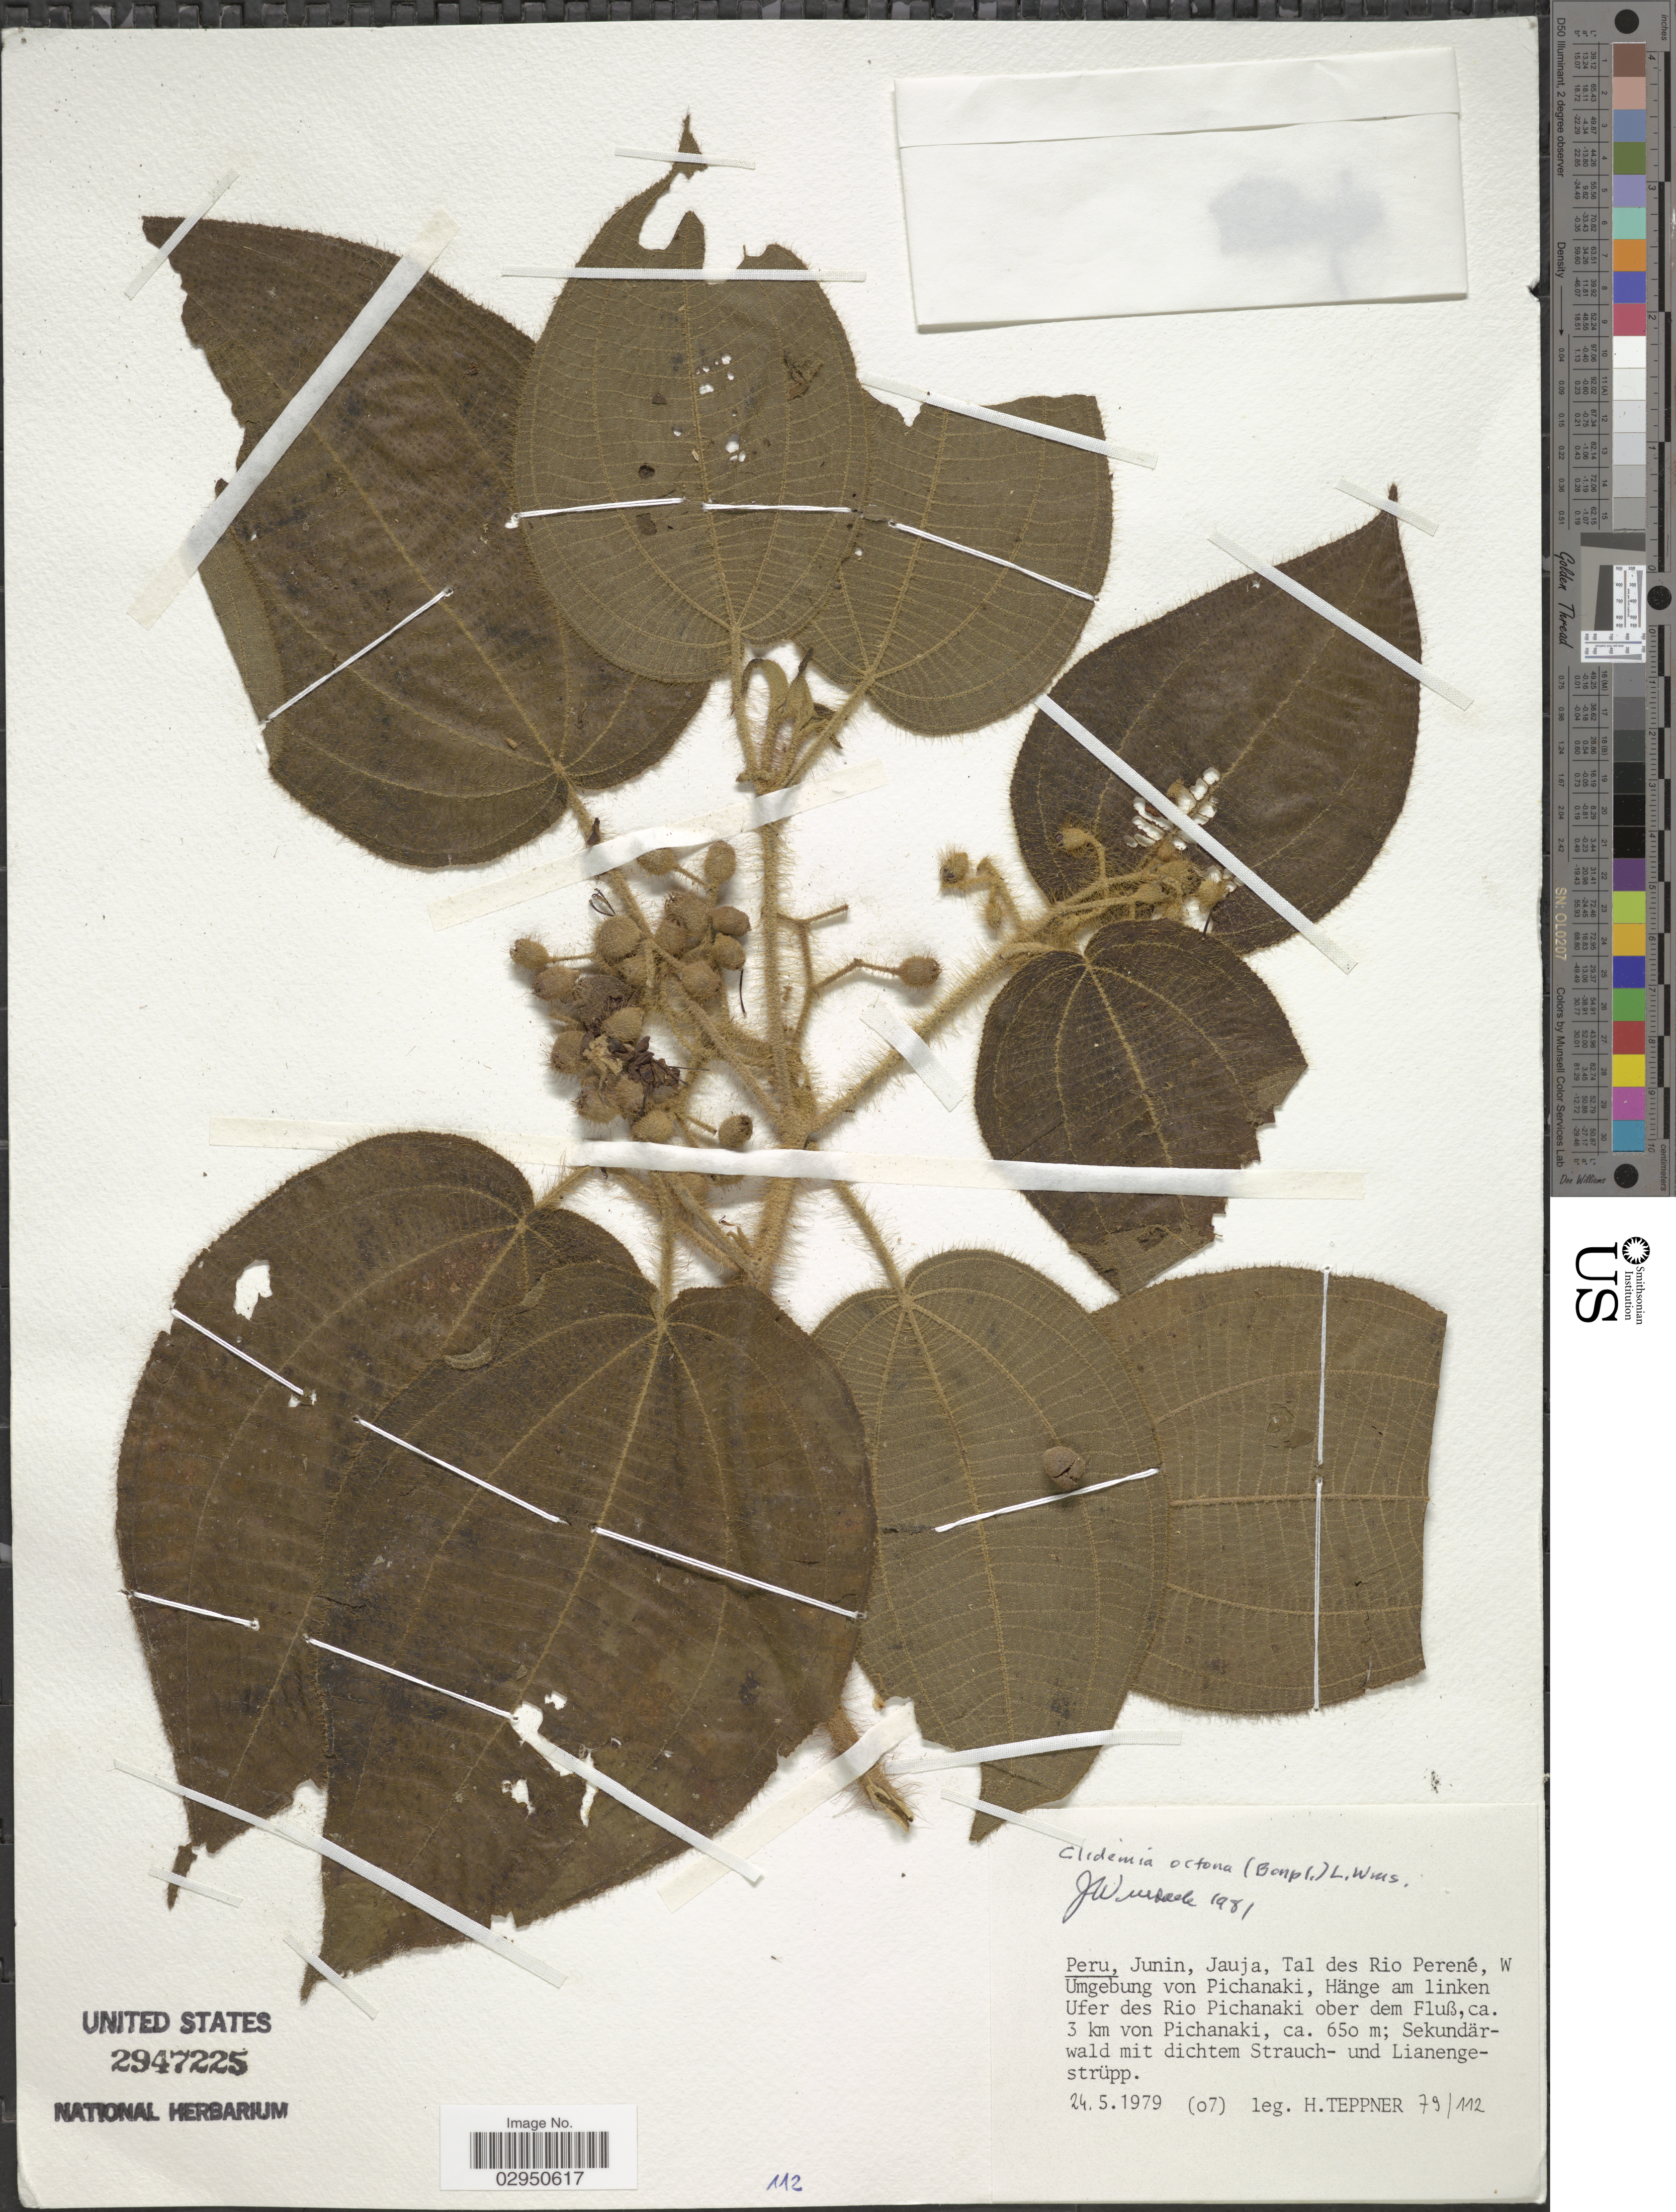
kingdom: Plantae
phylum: Tracheophyta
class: Magnoliopsida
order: Myrtales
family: Melastomataceae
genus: Clidemia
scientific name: Clidemia octona subsp. octona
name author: (Bonpl.) L.O. Williams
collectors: H. Teppner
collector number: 79/112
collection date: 1979-05-24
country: Peru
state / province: Junín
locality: Jauja, Tal des Rio Perené, W Umgebung von Pichanaki, Hänge am linken Ufer des Rio Pichanaki ober dem Fluß, ca. 3 km von Pichanaki.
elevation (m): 650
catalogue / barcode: US 2947225